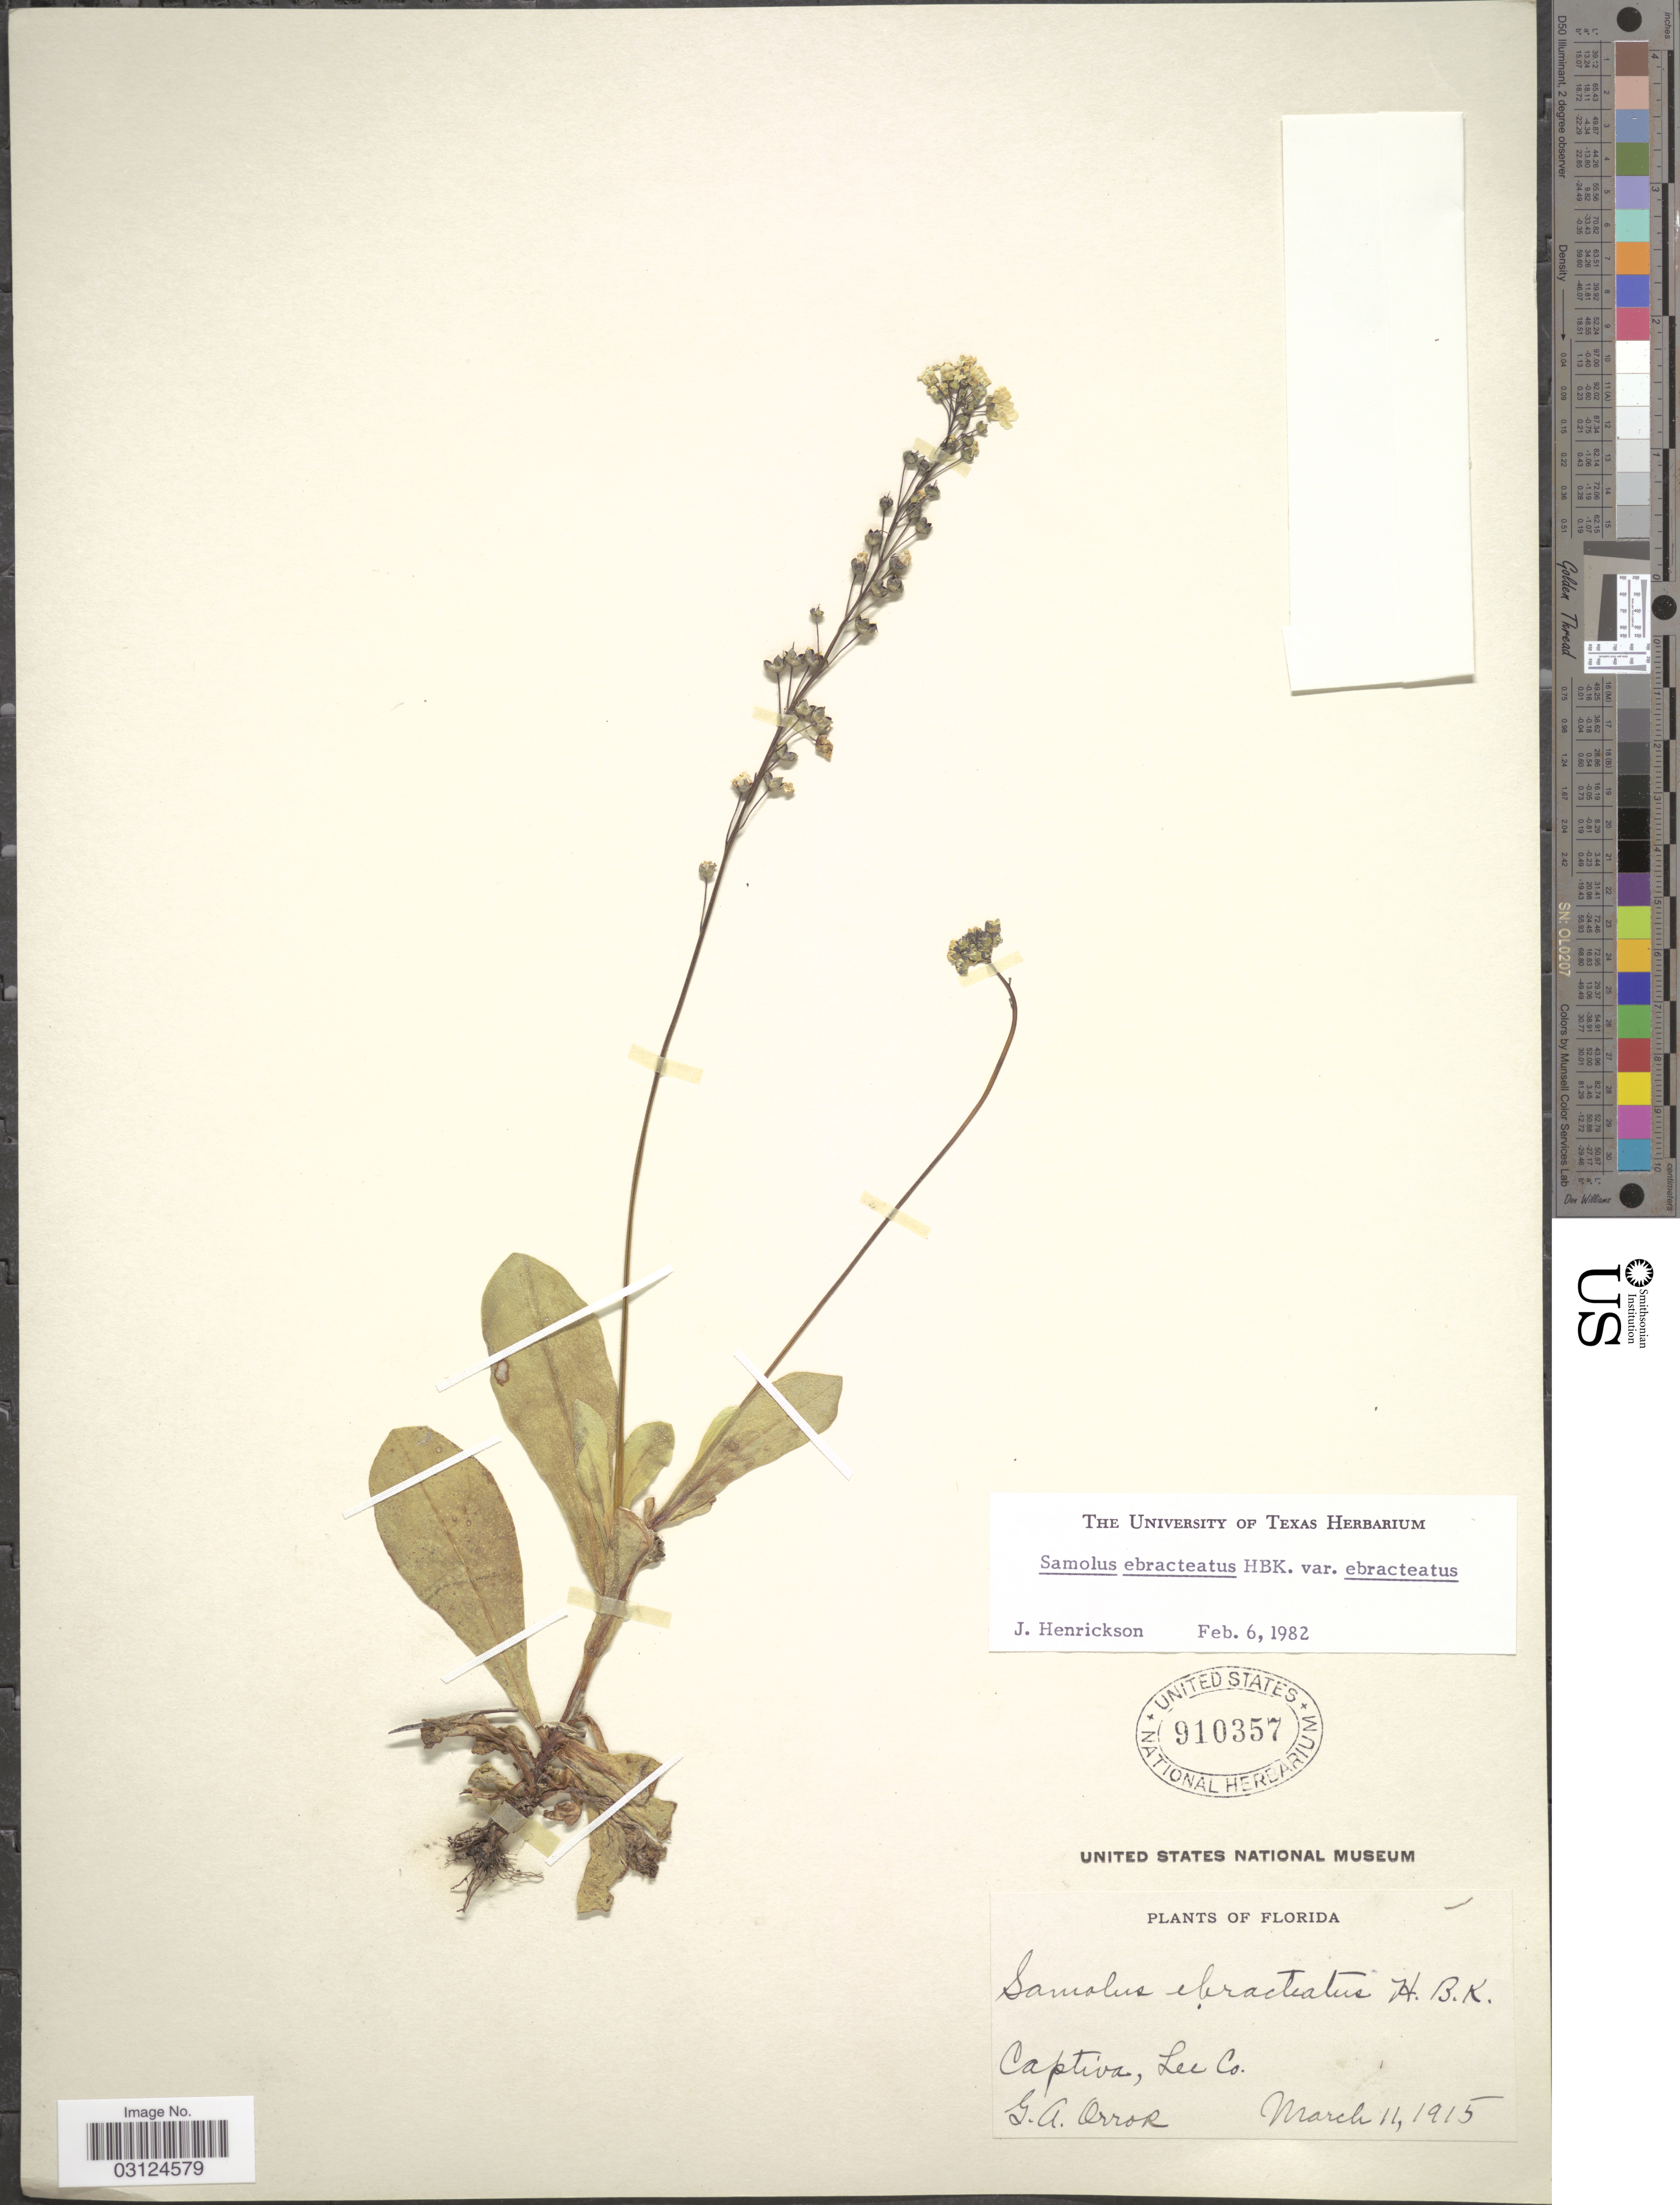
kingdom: Plantae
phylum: Tracheophyta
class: Magnoliopsida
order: Ericales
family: Primulaceae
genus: Samolus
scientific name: Samolus ebracteatus subsp. ebracteatus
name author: Kunth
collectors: G. Orrok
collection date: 1915-03-11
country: United States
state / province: Florida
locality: Captiva, Lee Co.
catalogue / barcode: US 910357